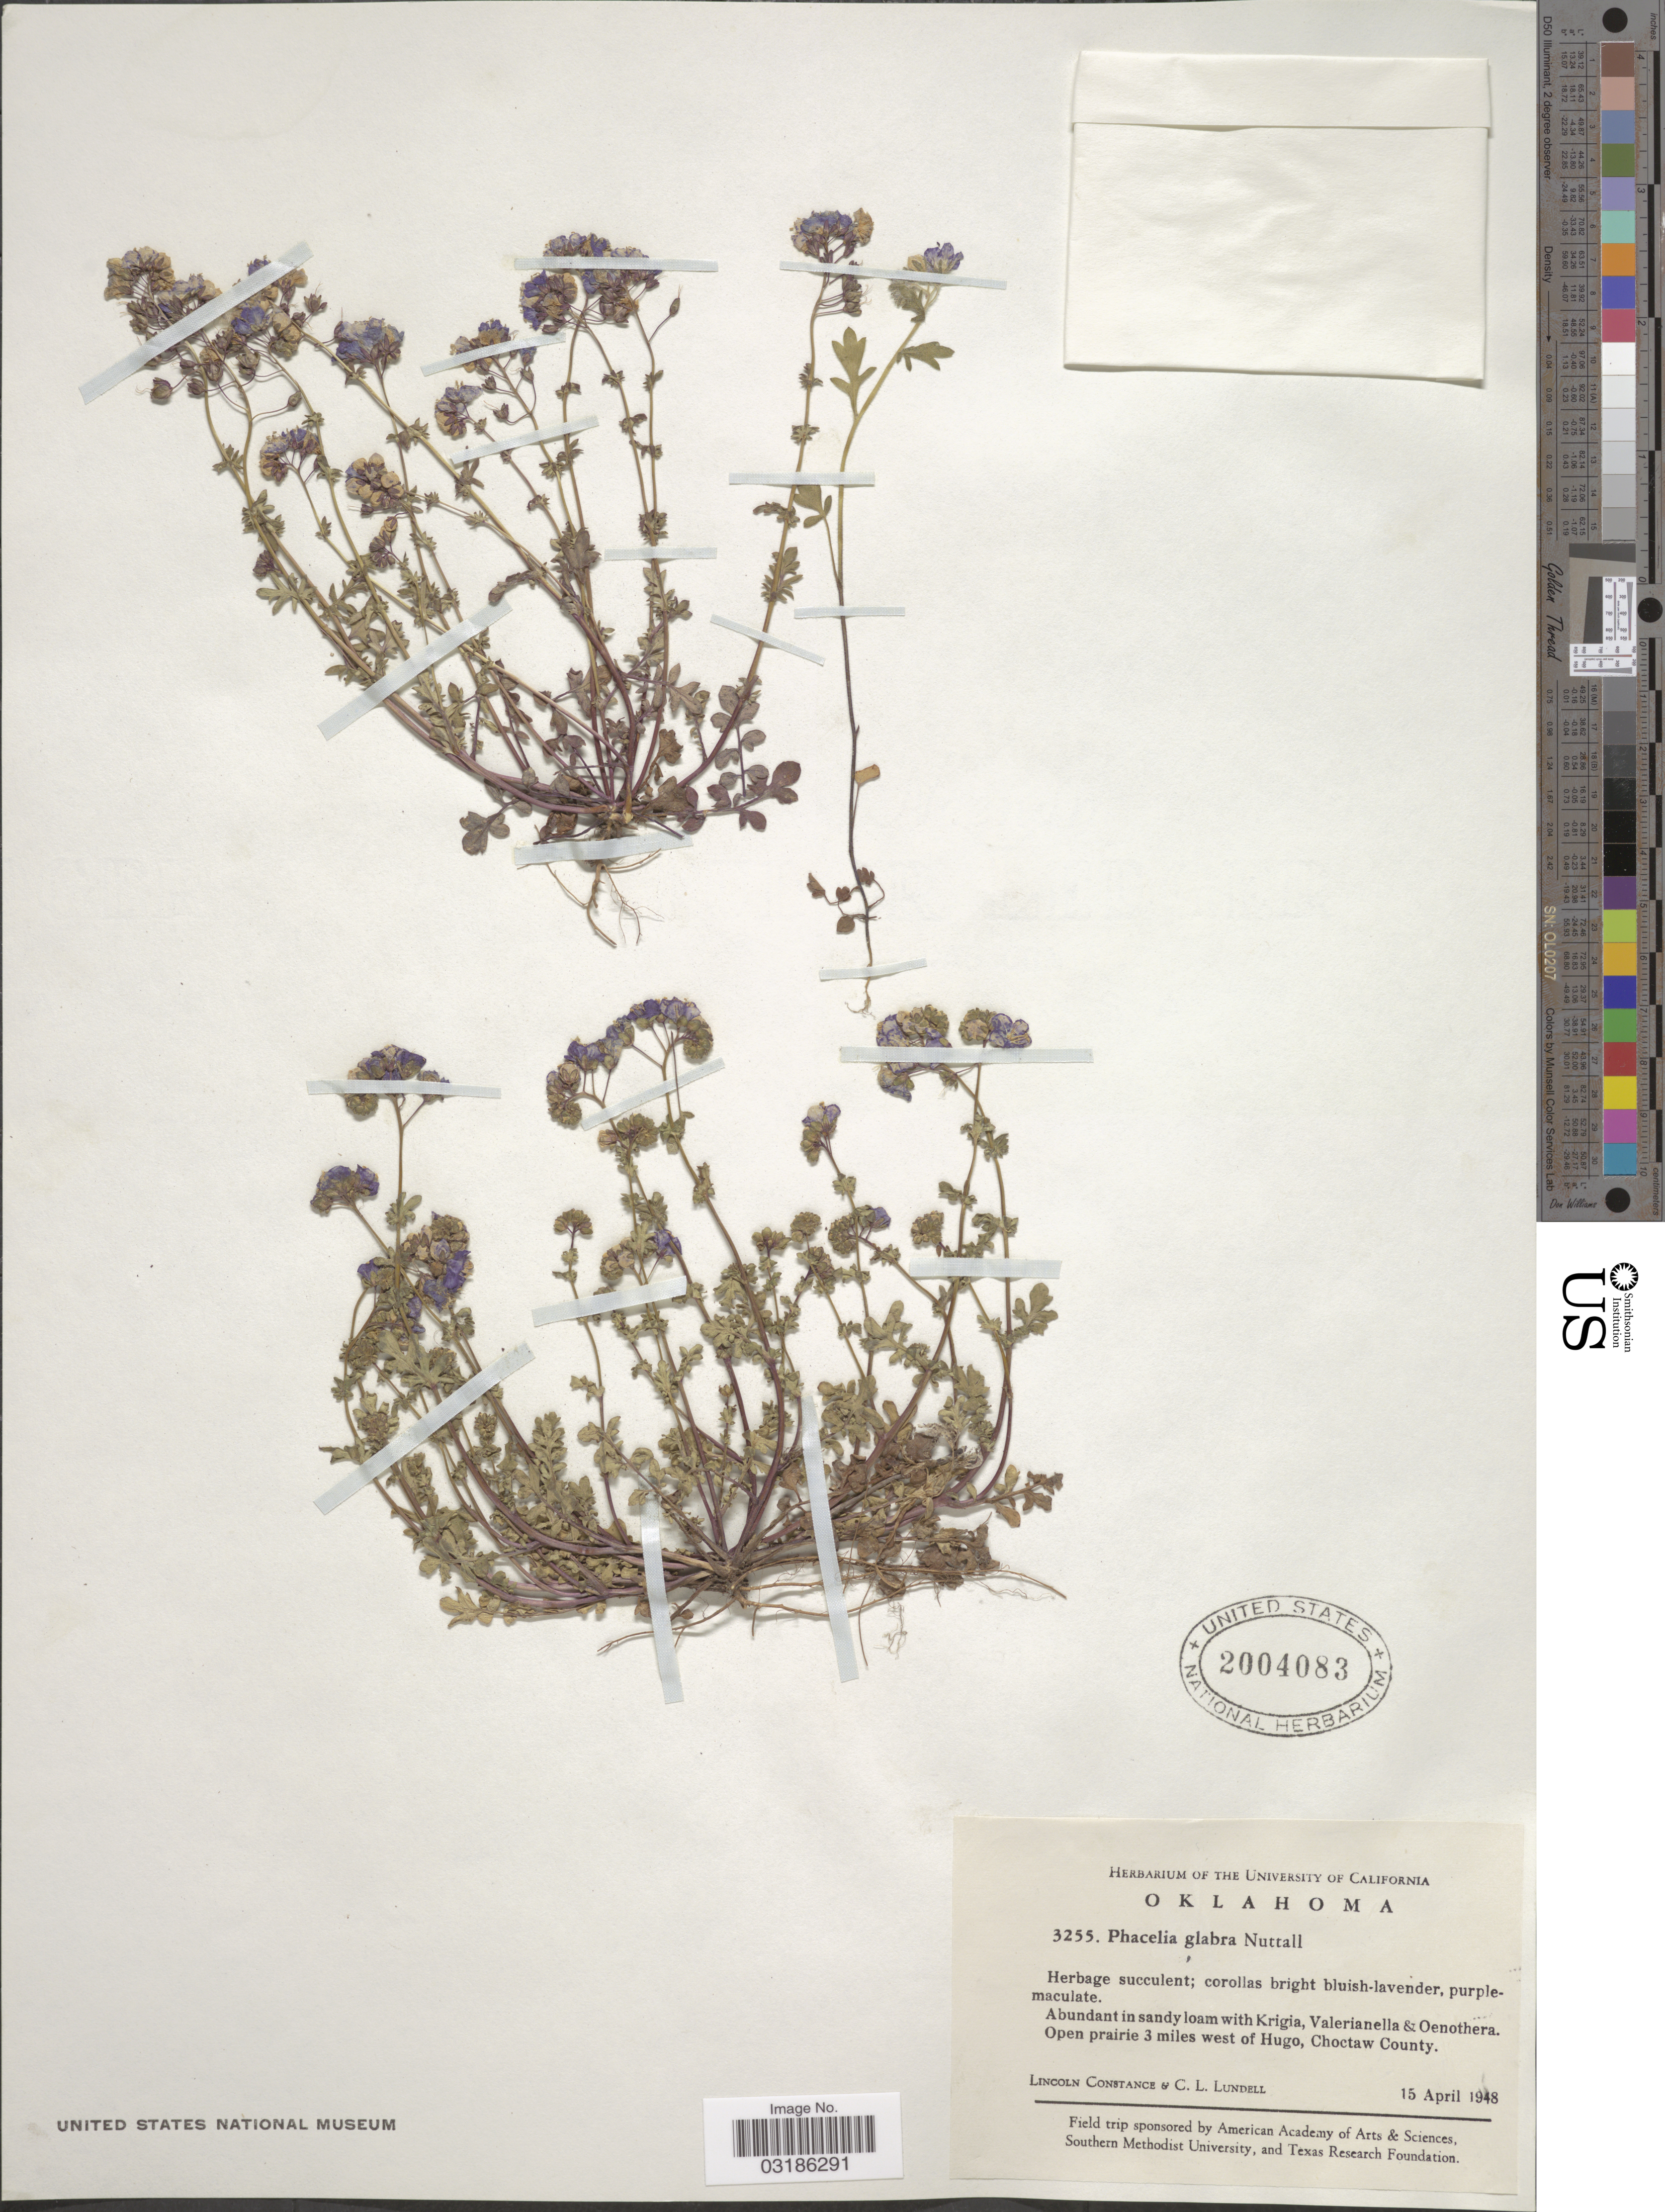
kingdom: Plantae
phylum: Tracheophyta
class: Magnoliopsida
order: Boraginales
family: Hydrophyllaceae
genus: Phacelia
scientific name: Phacelia glabra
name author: Nutt.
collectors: L. Constance & C. L. Lundell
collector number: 3255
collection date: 1948-04-15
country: United States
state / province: Oklahoma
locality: Open prairie 3 miles west of Hugo, Choctaw County.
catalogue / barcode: US 2004083